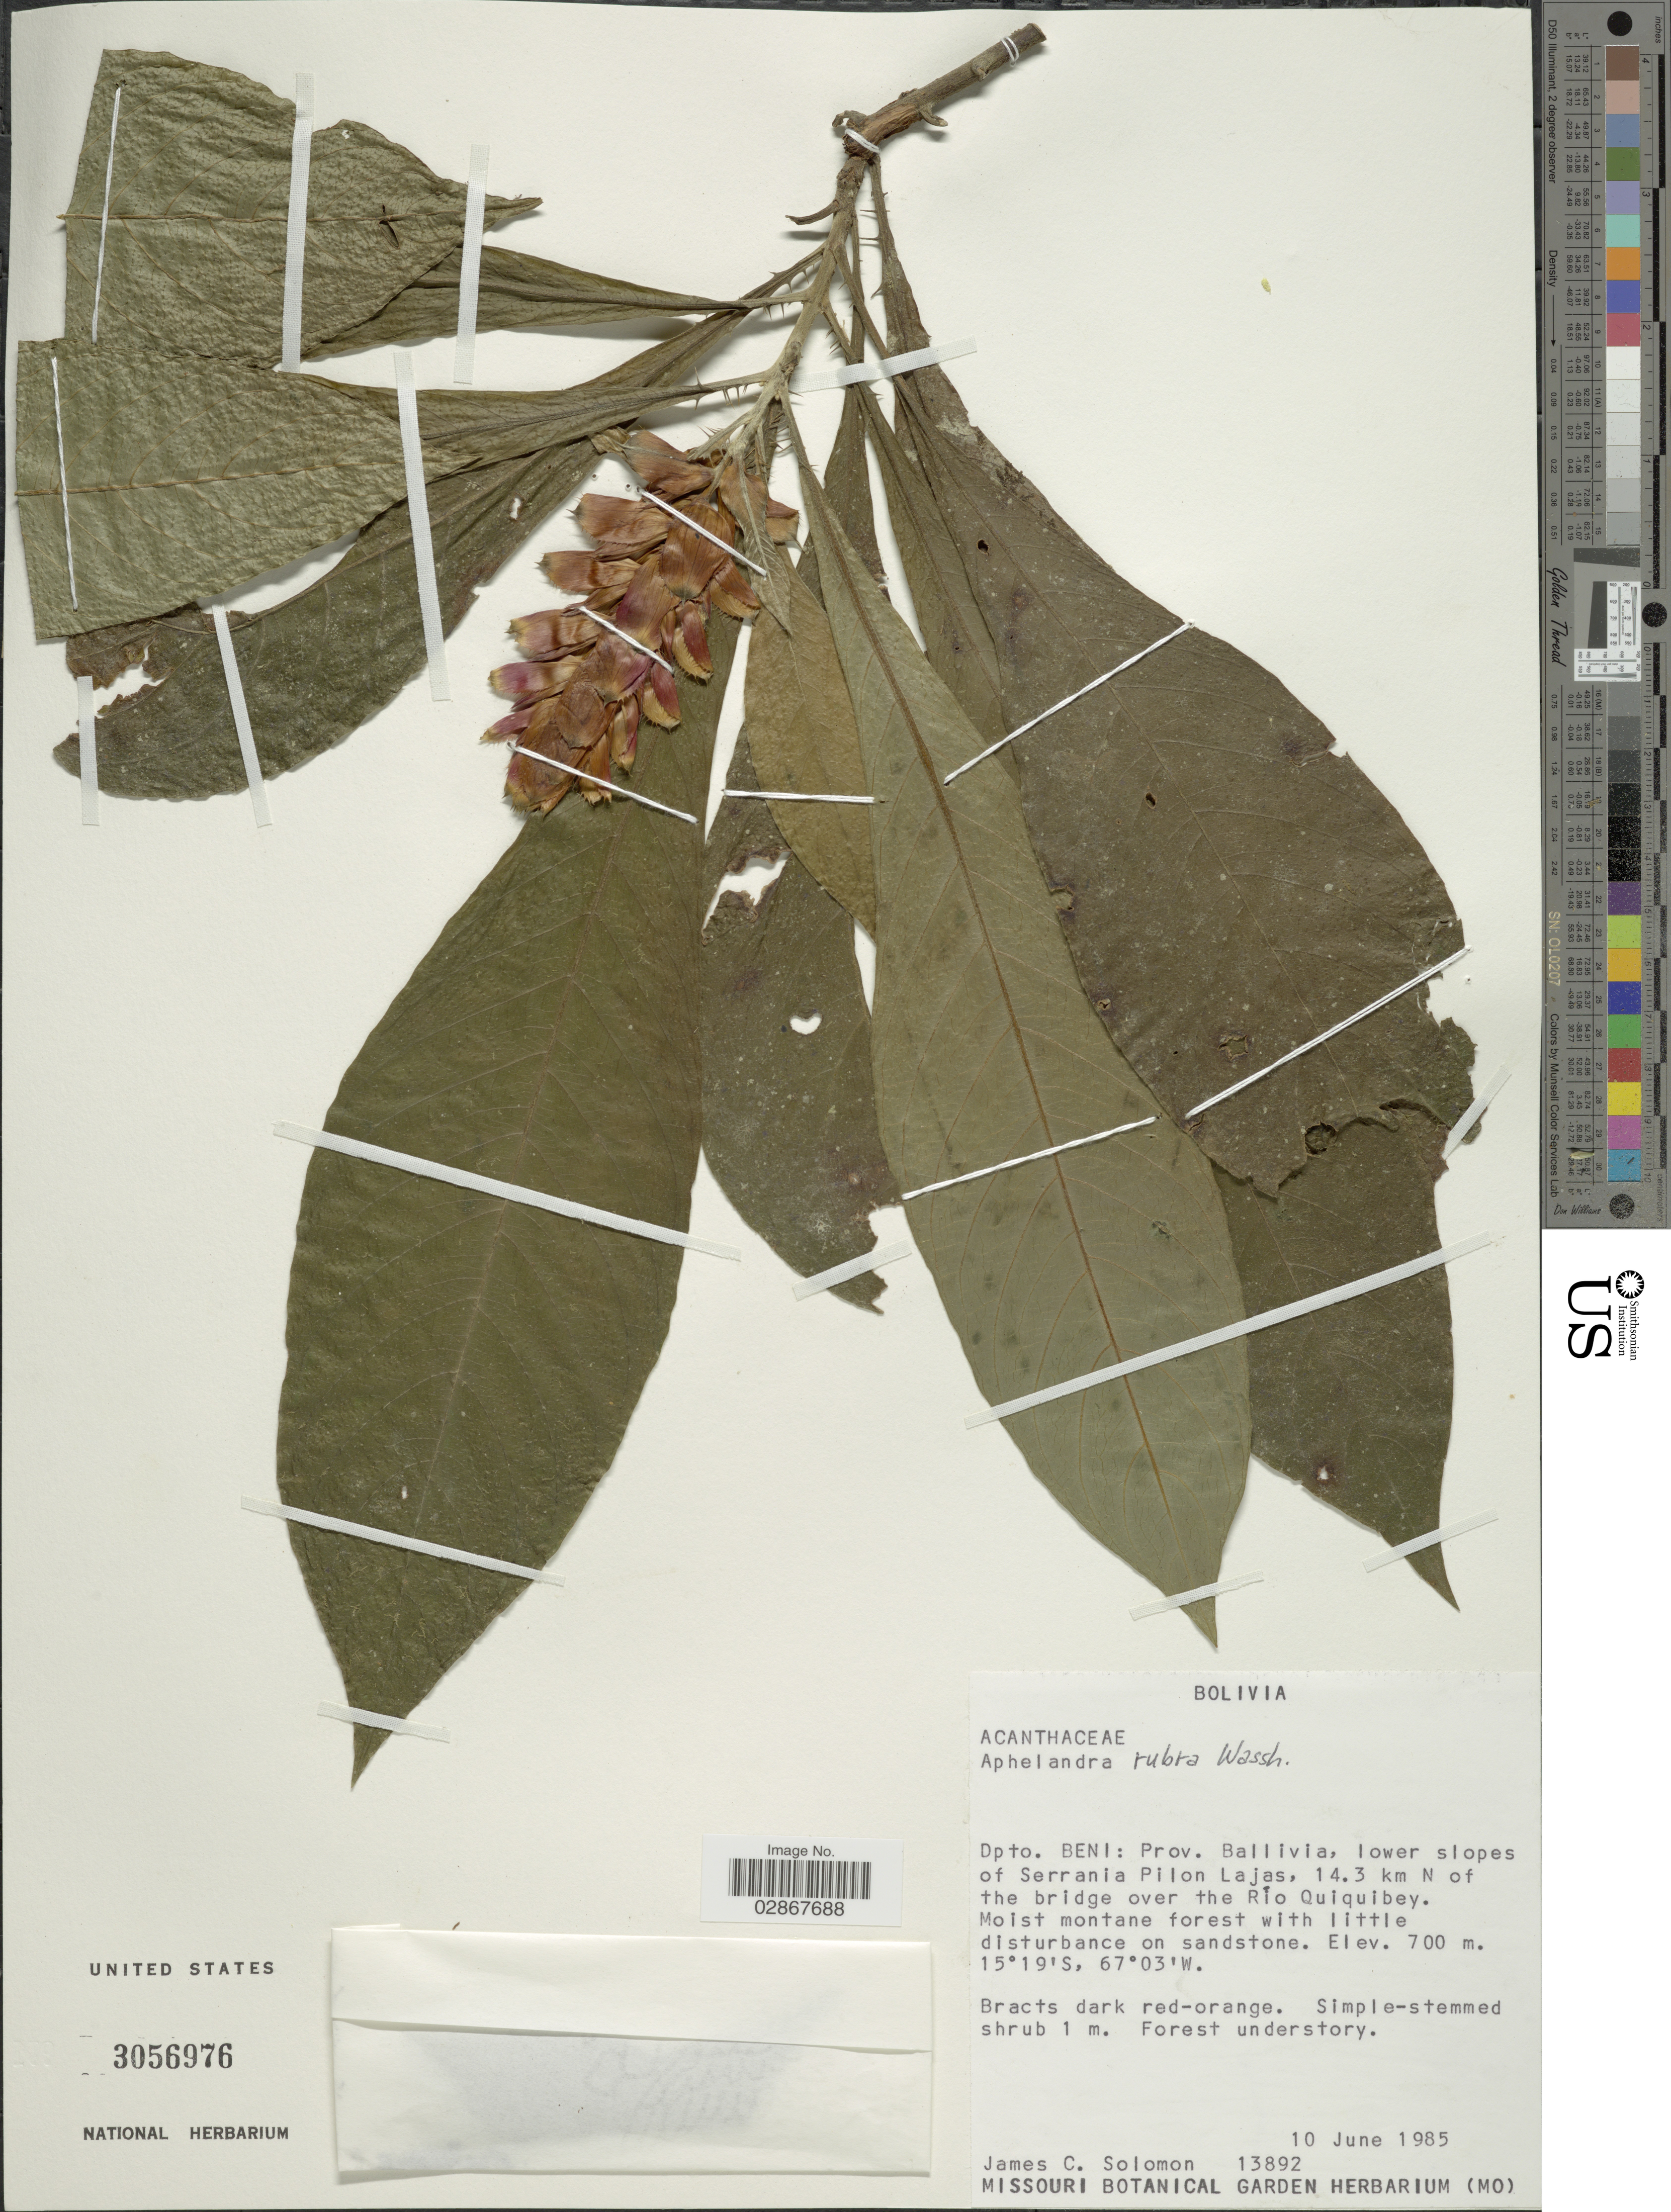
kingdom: Plantae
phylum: Tracheophyta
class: Magnoliopsida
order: Lamiales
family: Acanthaceae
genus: Aphelandra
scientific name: Aphelandra rubra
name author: Wassh.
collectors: J. C. Solomon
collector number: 13892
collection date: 1985-06-10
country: Bolivia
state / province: Beni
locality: Dpto. Beni: Prov. Ballivia, lower slopes of Serrania Pilon Lajas, 14.3 km N of the bridge over the Río Quiquibey.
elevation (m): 700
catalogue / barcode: US 3056976